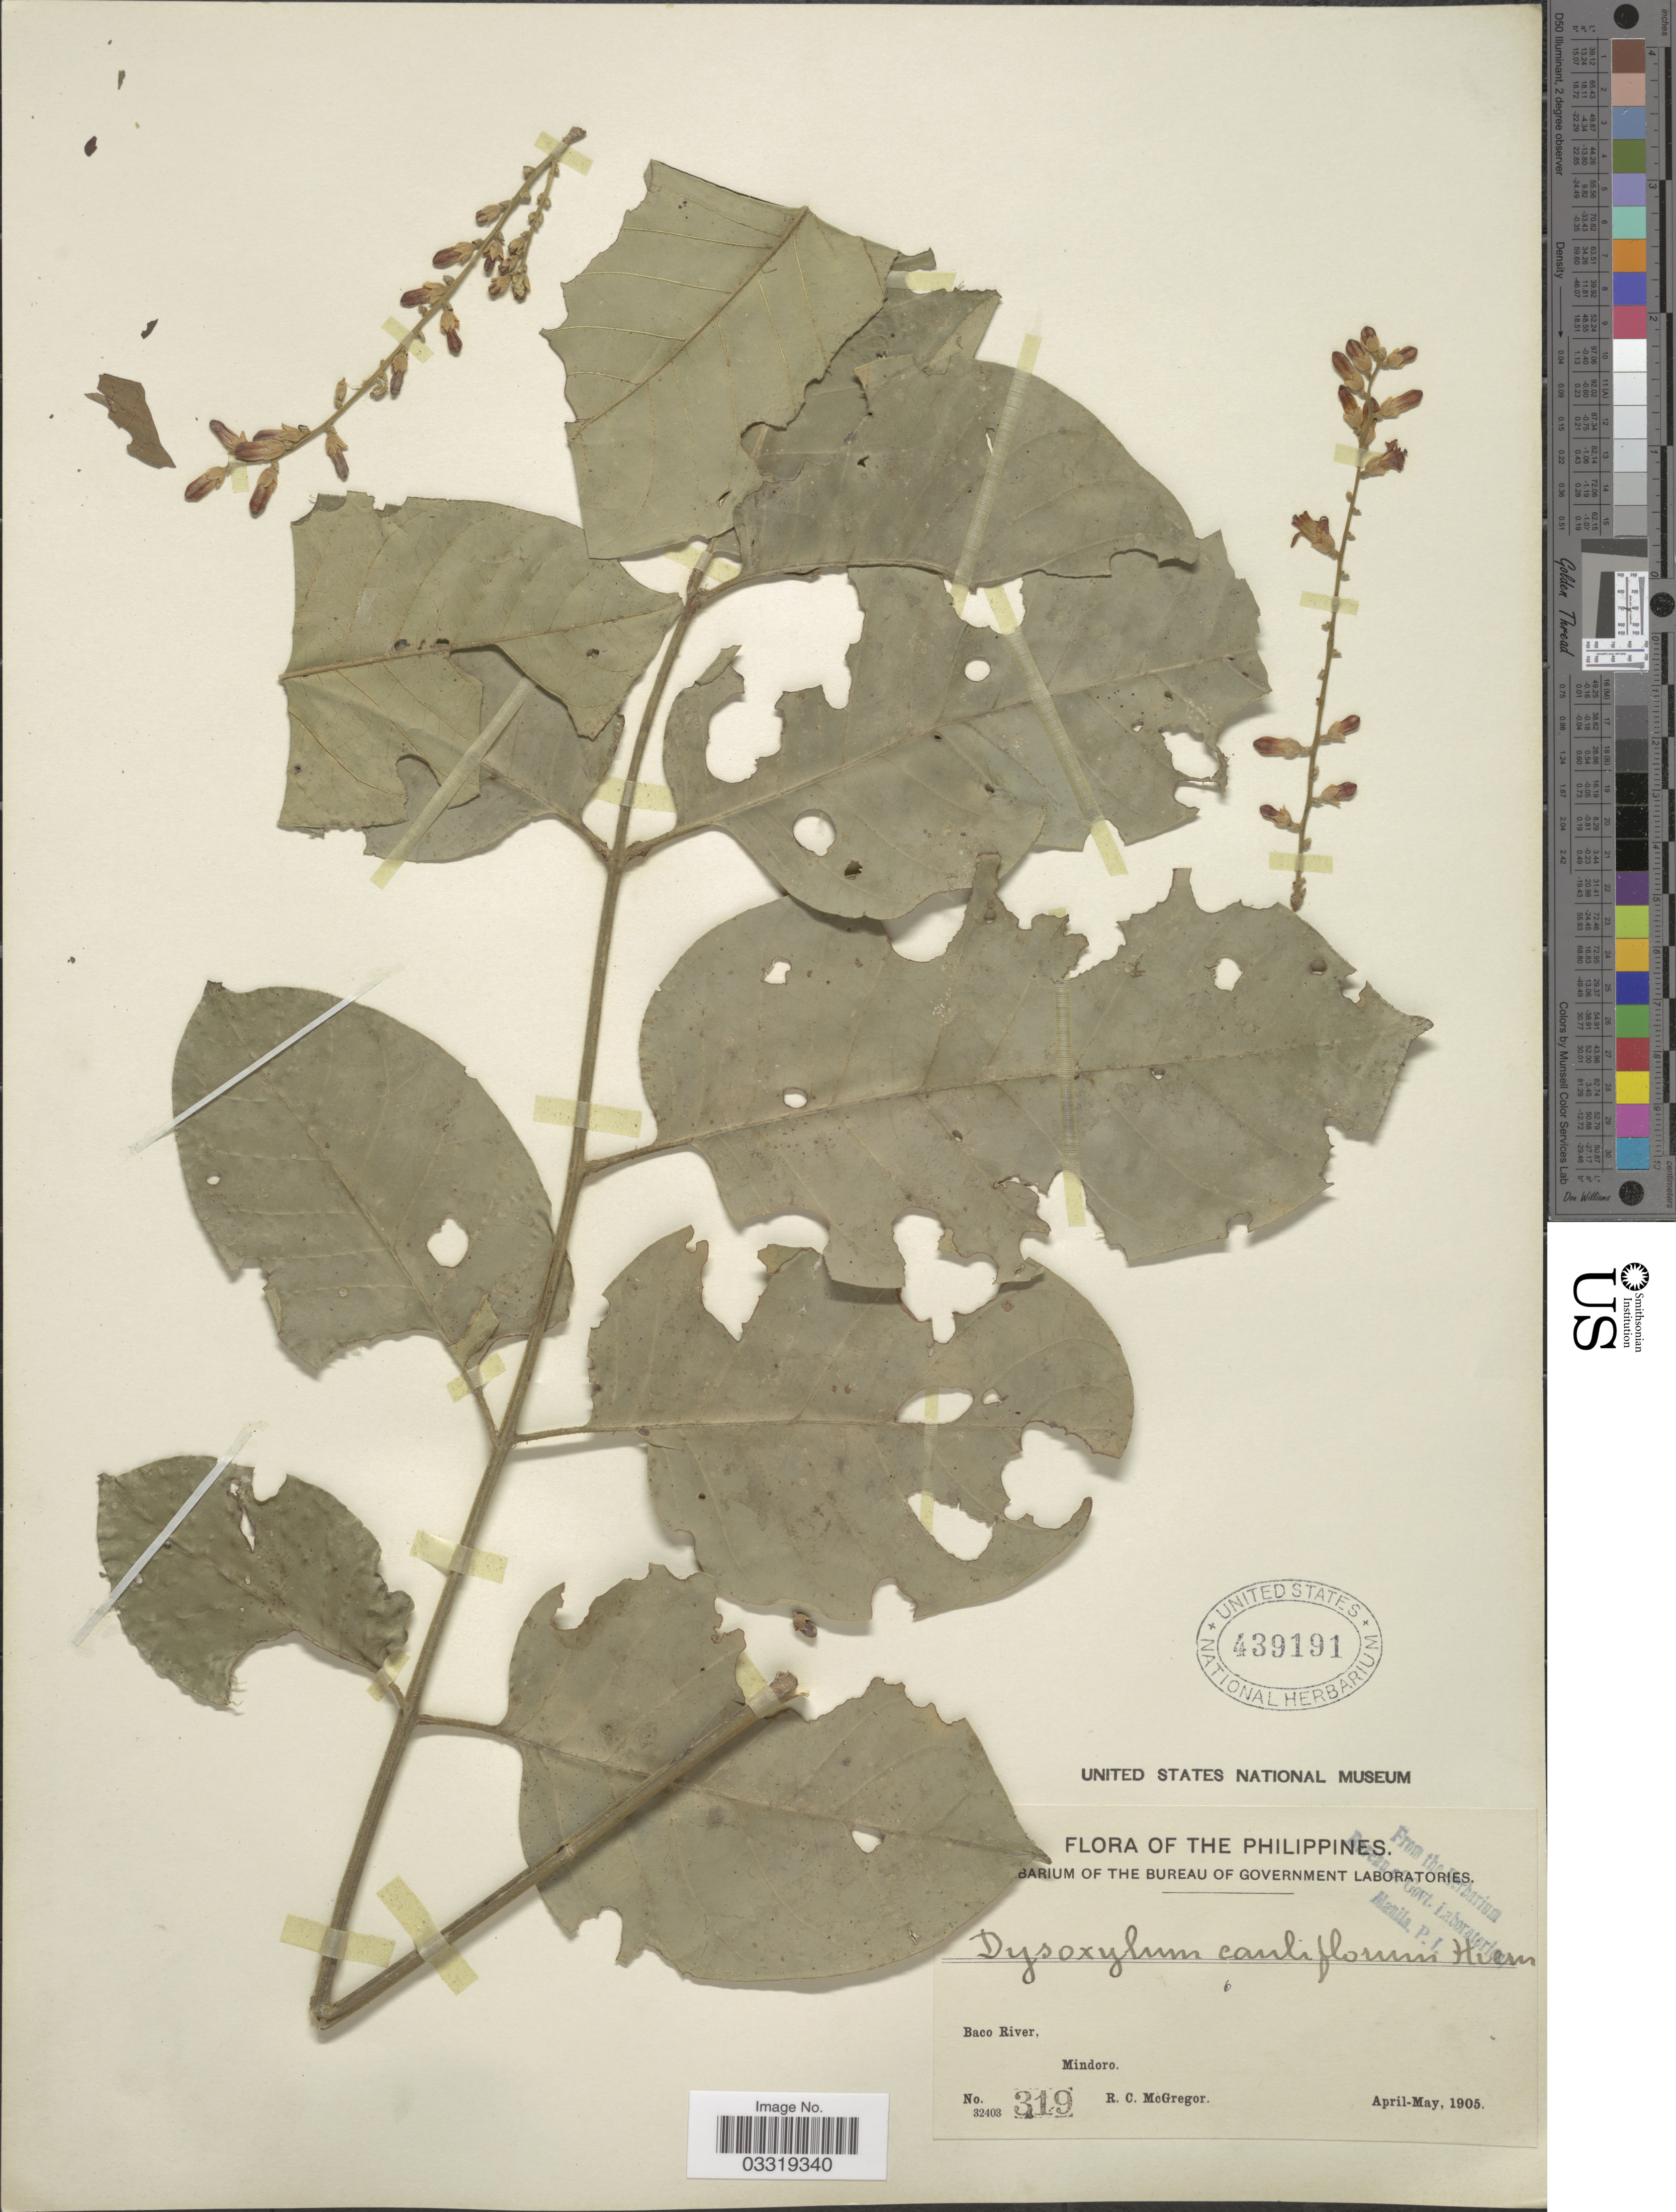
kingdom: Plantae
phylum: Tracheophyta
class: Magnoliopsida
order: Sapindales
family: Meliaceae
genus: Epicharis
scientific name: Epicharis cumingiana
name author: (C. DC.) Harms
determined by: Strong, Mark T., (BOT), Smithsonian Institution - National Museum of Natural History (UNITED STATES)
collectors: R. C. McGregor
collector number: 319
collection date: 1905-04/1905-05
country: Philippines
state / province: Mimaropa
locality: Baco River, Mindoro.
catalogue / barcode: US 439191